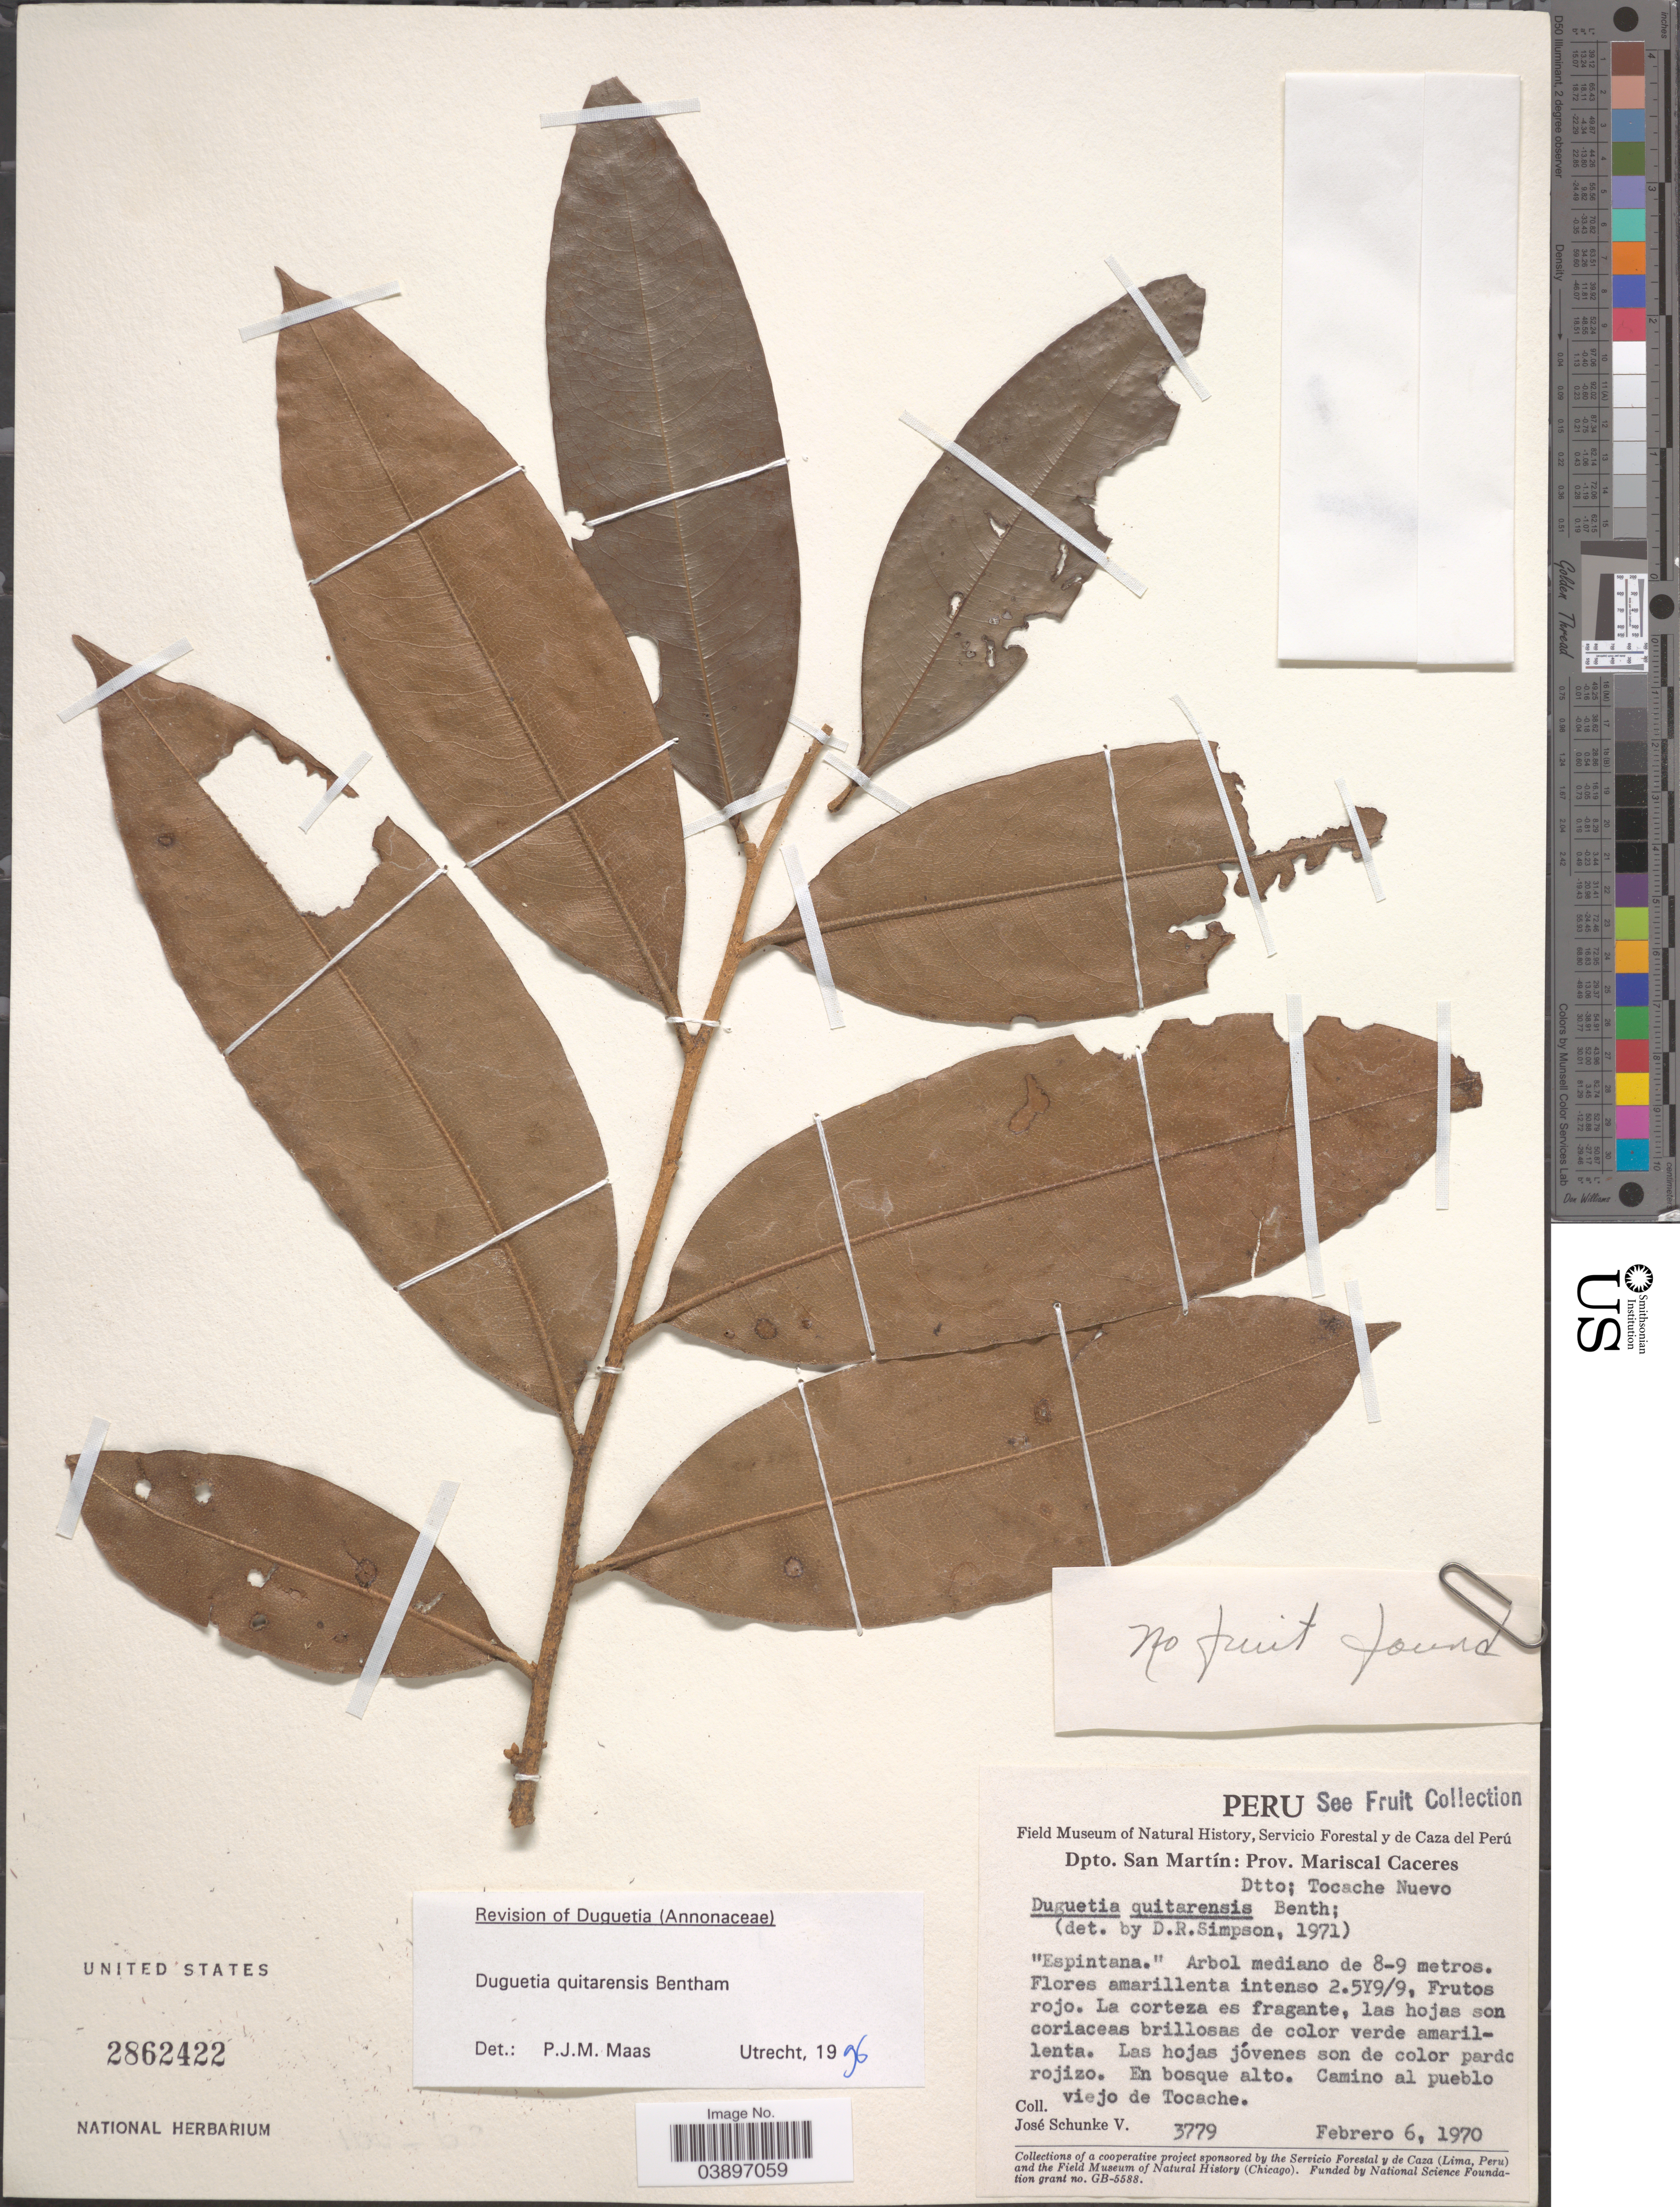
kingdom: Plantae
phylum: Tracheophyta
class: Magnoliopsida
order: Magnoliales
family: Annonaceae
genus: Duguetia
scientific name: Duguetia quitarensis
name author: Benth.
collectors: J. Schunke Vigo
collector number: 3779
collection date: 1970-02-06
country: Peru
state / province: San Martín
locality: Dpto. San Martín: Prov. Mariscal Caceres. Dtto; Tocache Nuevo. Camino al pueblo viego de Tocache.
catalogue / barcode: US 2862422